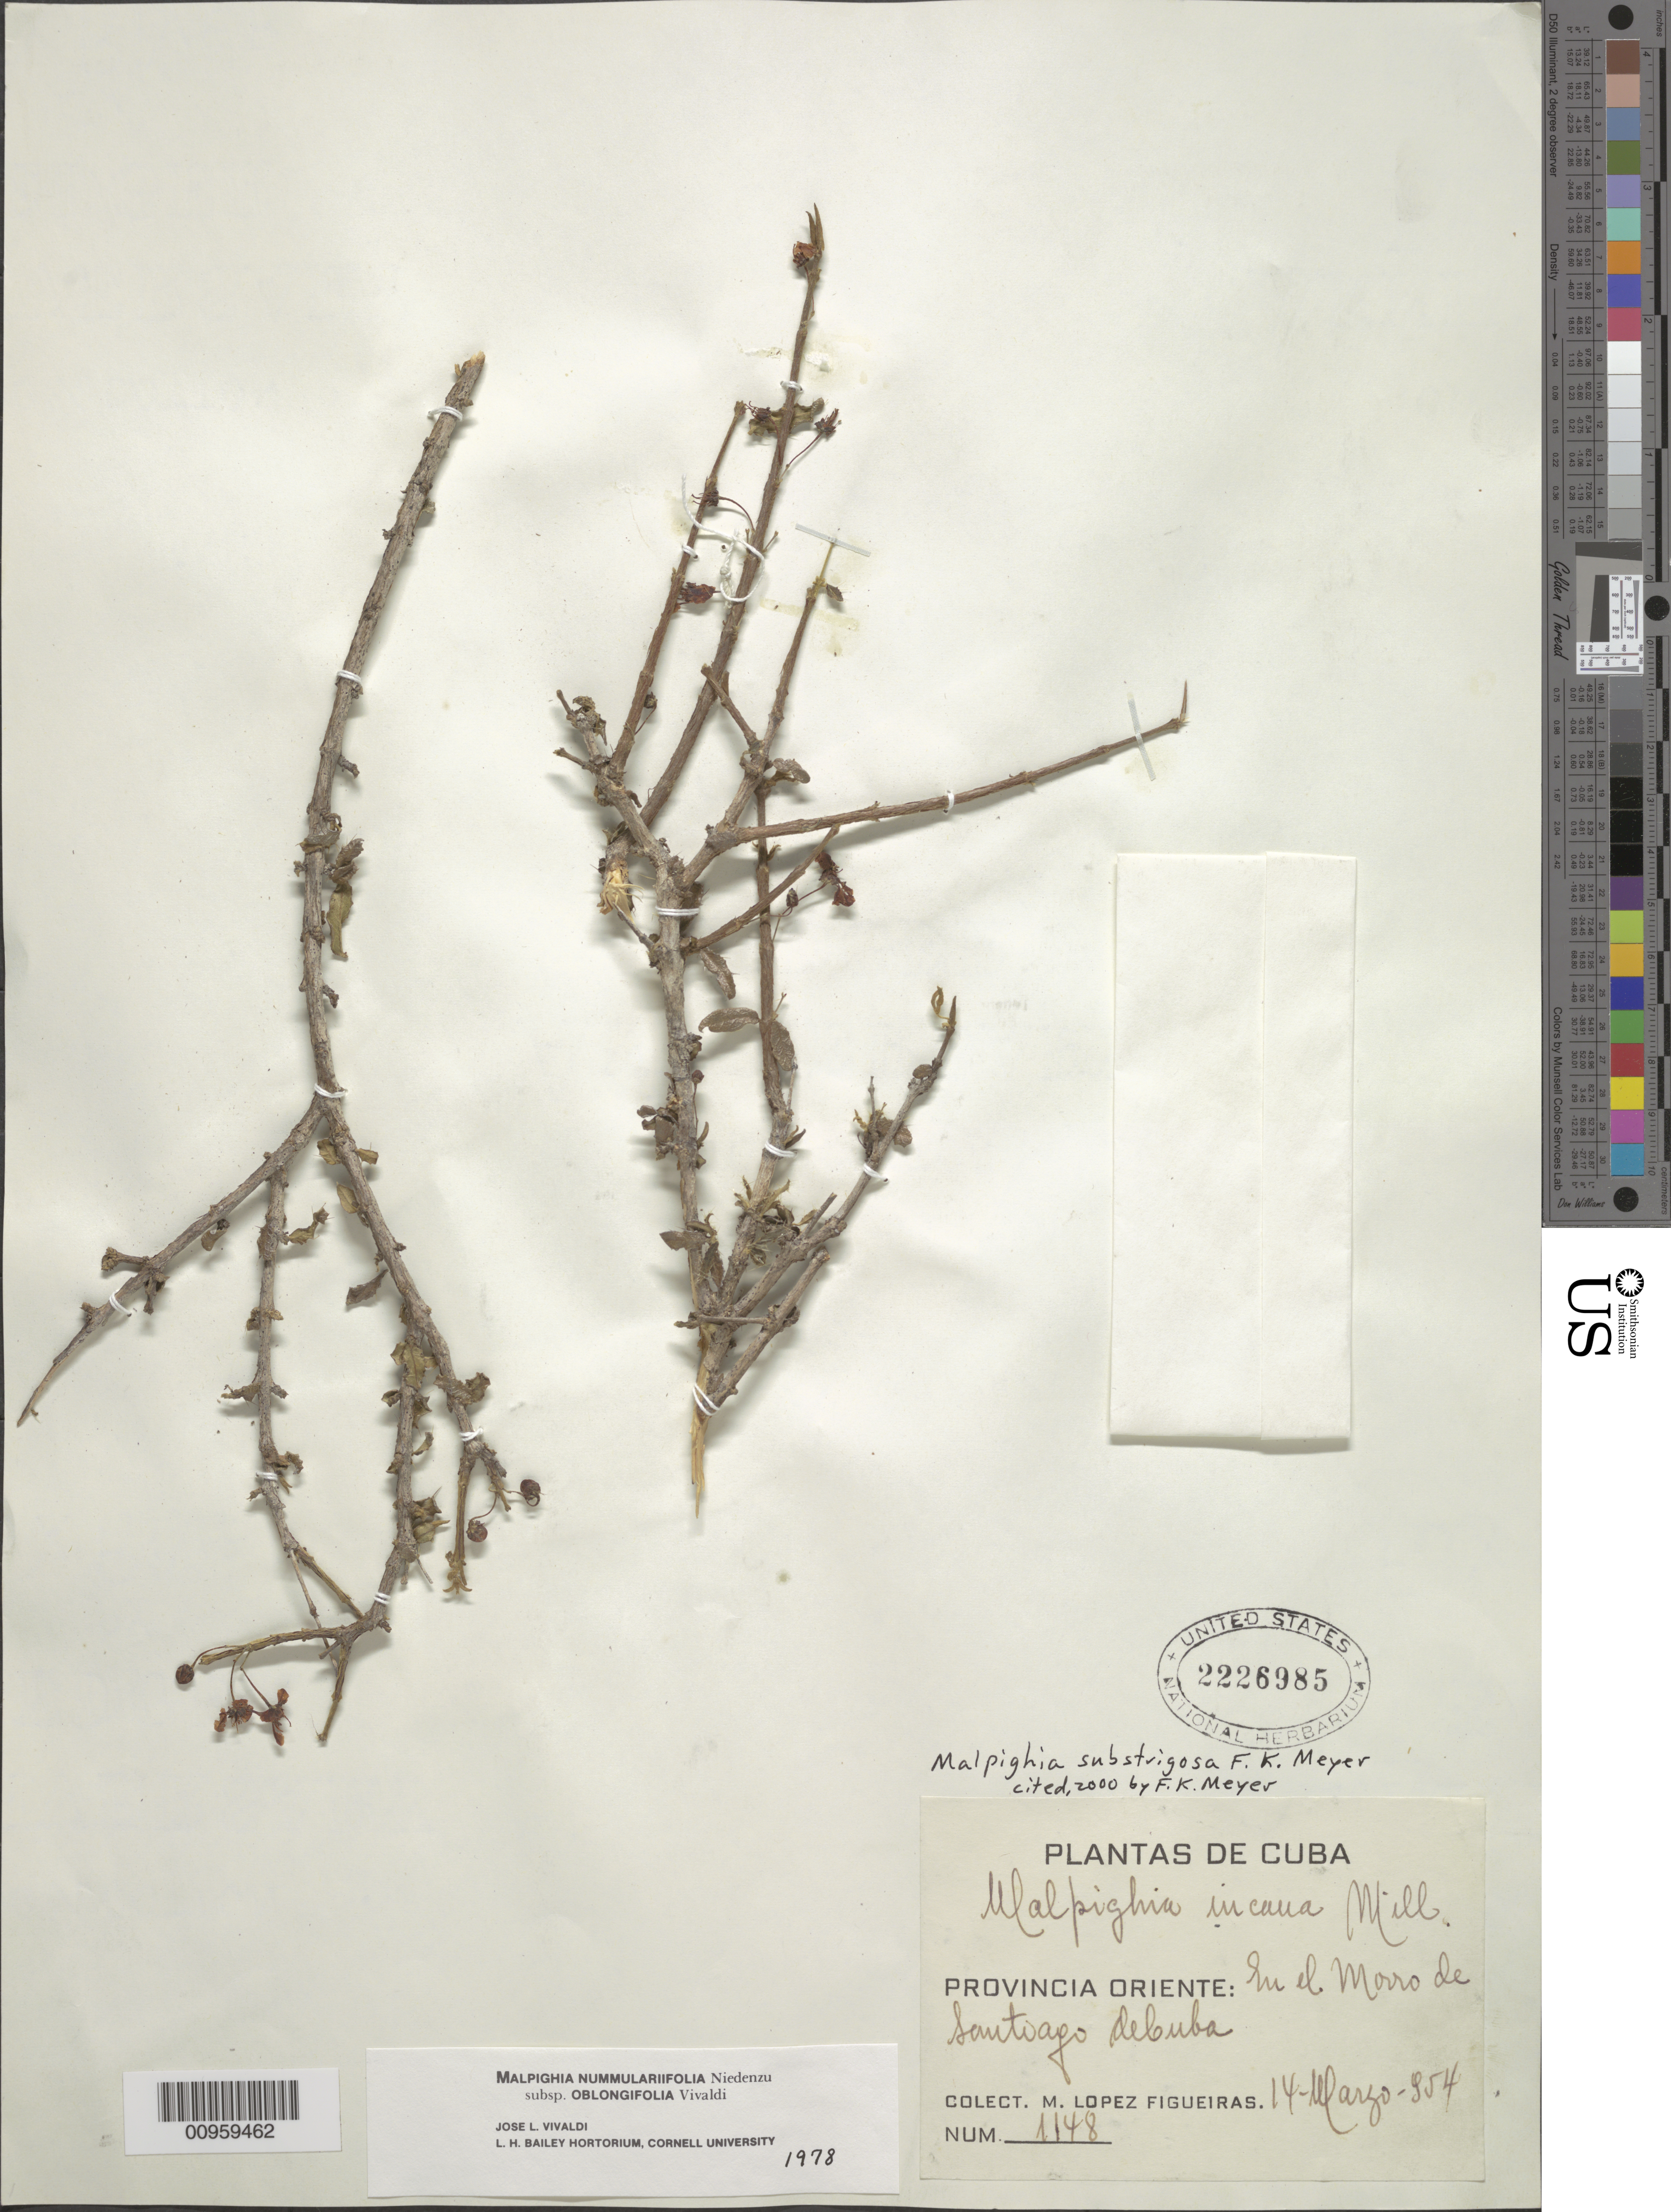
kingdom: Plantae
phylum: Tracheophyta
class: Magnoliopsida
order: Malpighiales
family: Malpighiaceae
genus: Malpighia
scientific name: Malpighia nummulariifolia subsp. oblongifolia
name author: Vivaldi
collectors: M. López Figueiras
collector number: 1148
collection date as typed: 14 Mar 1954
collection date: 1954-03-14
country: Cuba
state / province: Santiago de Cuba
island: Cuba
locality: En el Morro de Santiago de Cuba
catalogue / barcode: US 2226985